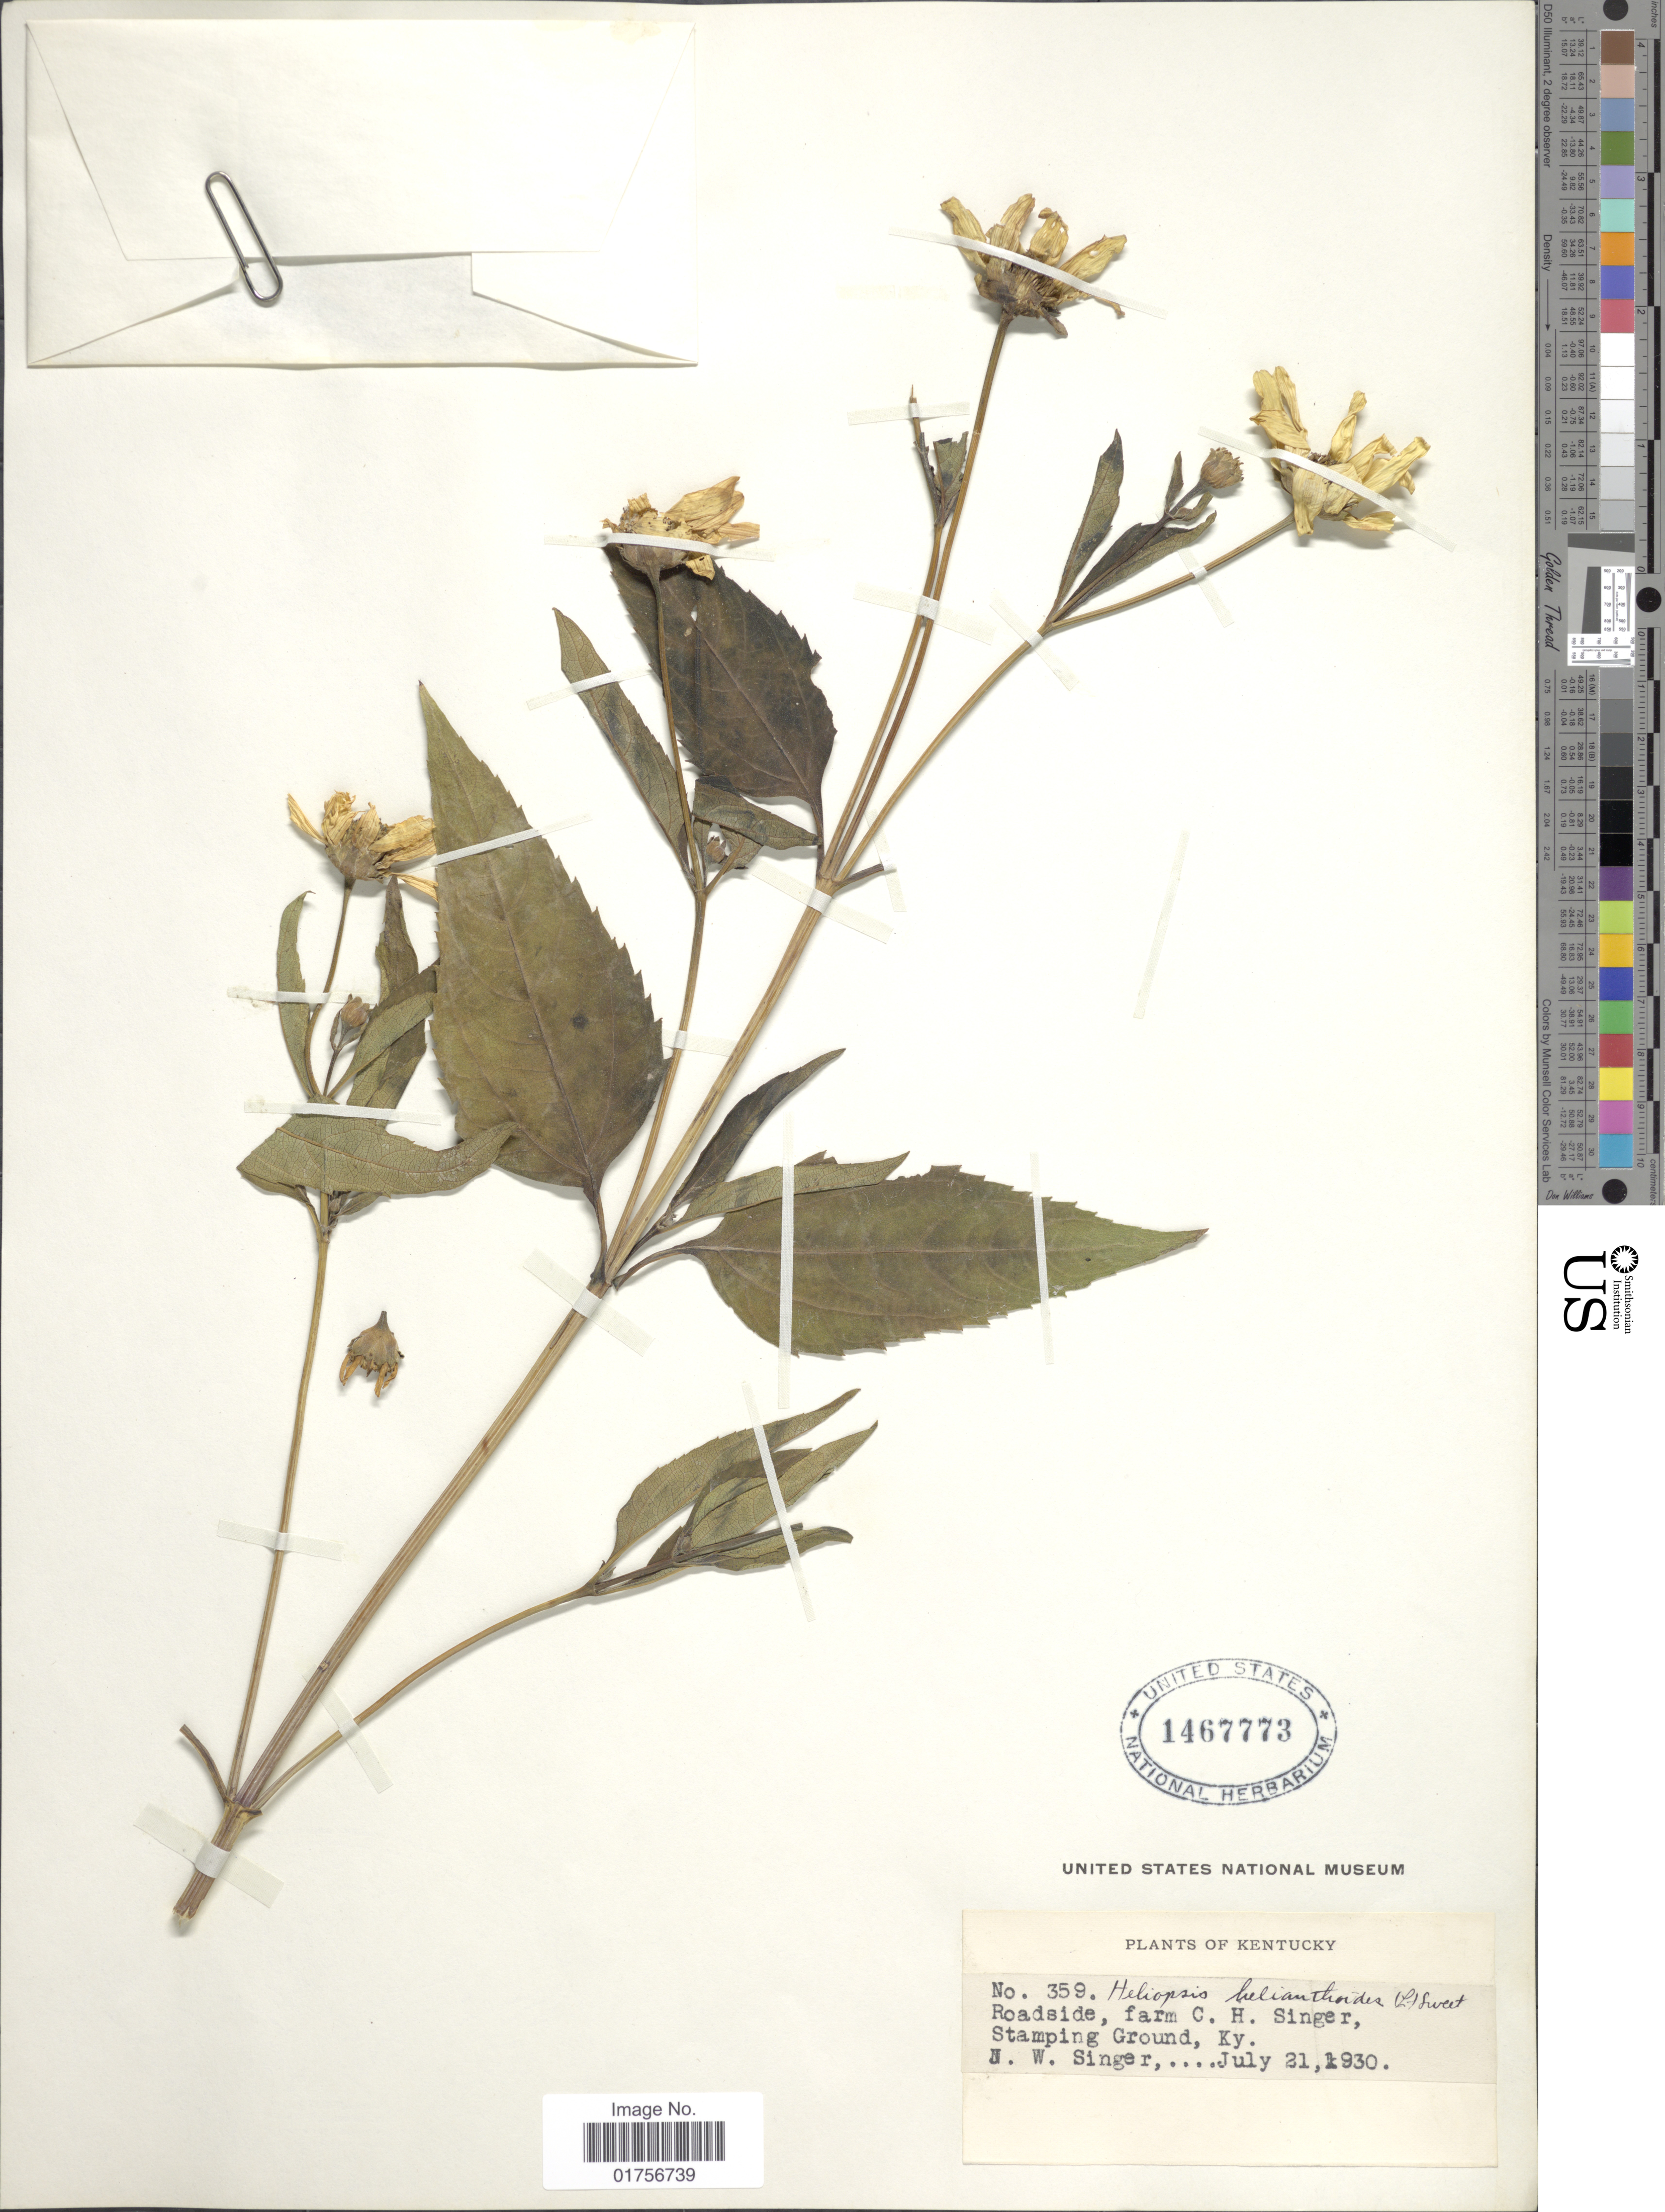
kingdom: Plantae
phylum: Tracheophyta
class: Magnoliopsida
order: Asterales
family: Asteraceae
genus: Heliopsis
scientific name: Heliopsis helianthoides subsp. helianthoides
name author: (L.) Sweet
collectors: J. EW. Singer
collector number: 359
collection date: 1930-07-21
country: United States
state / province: Kentucky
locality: Roadside, Farm C. H. Singer, Stamping Ground, Ky.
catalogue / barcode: US 1467773